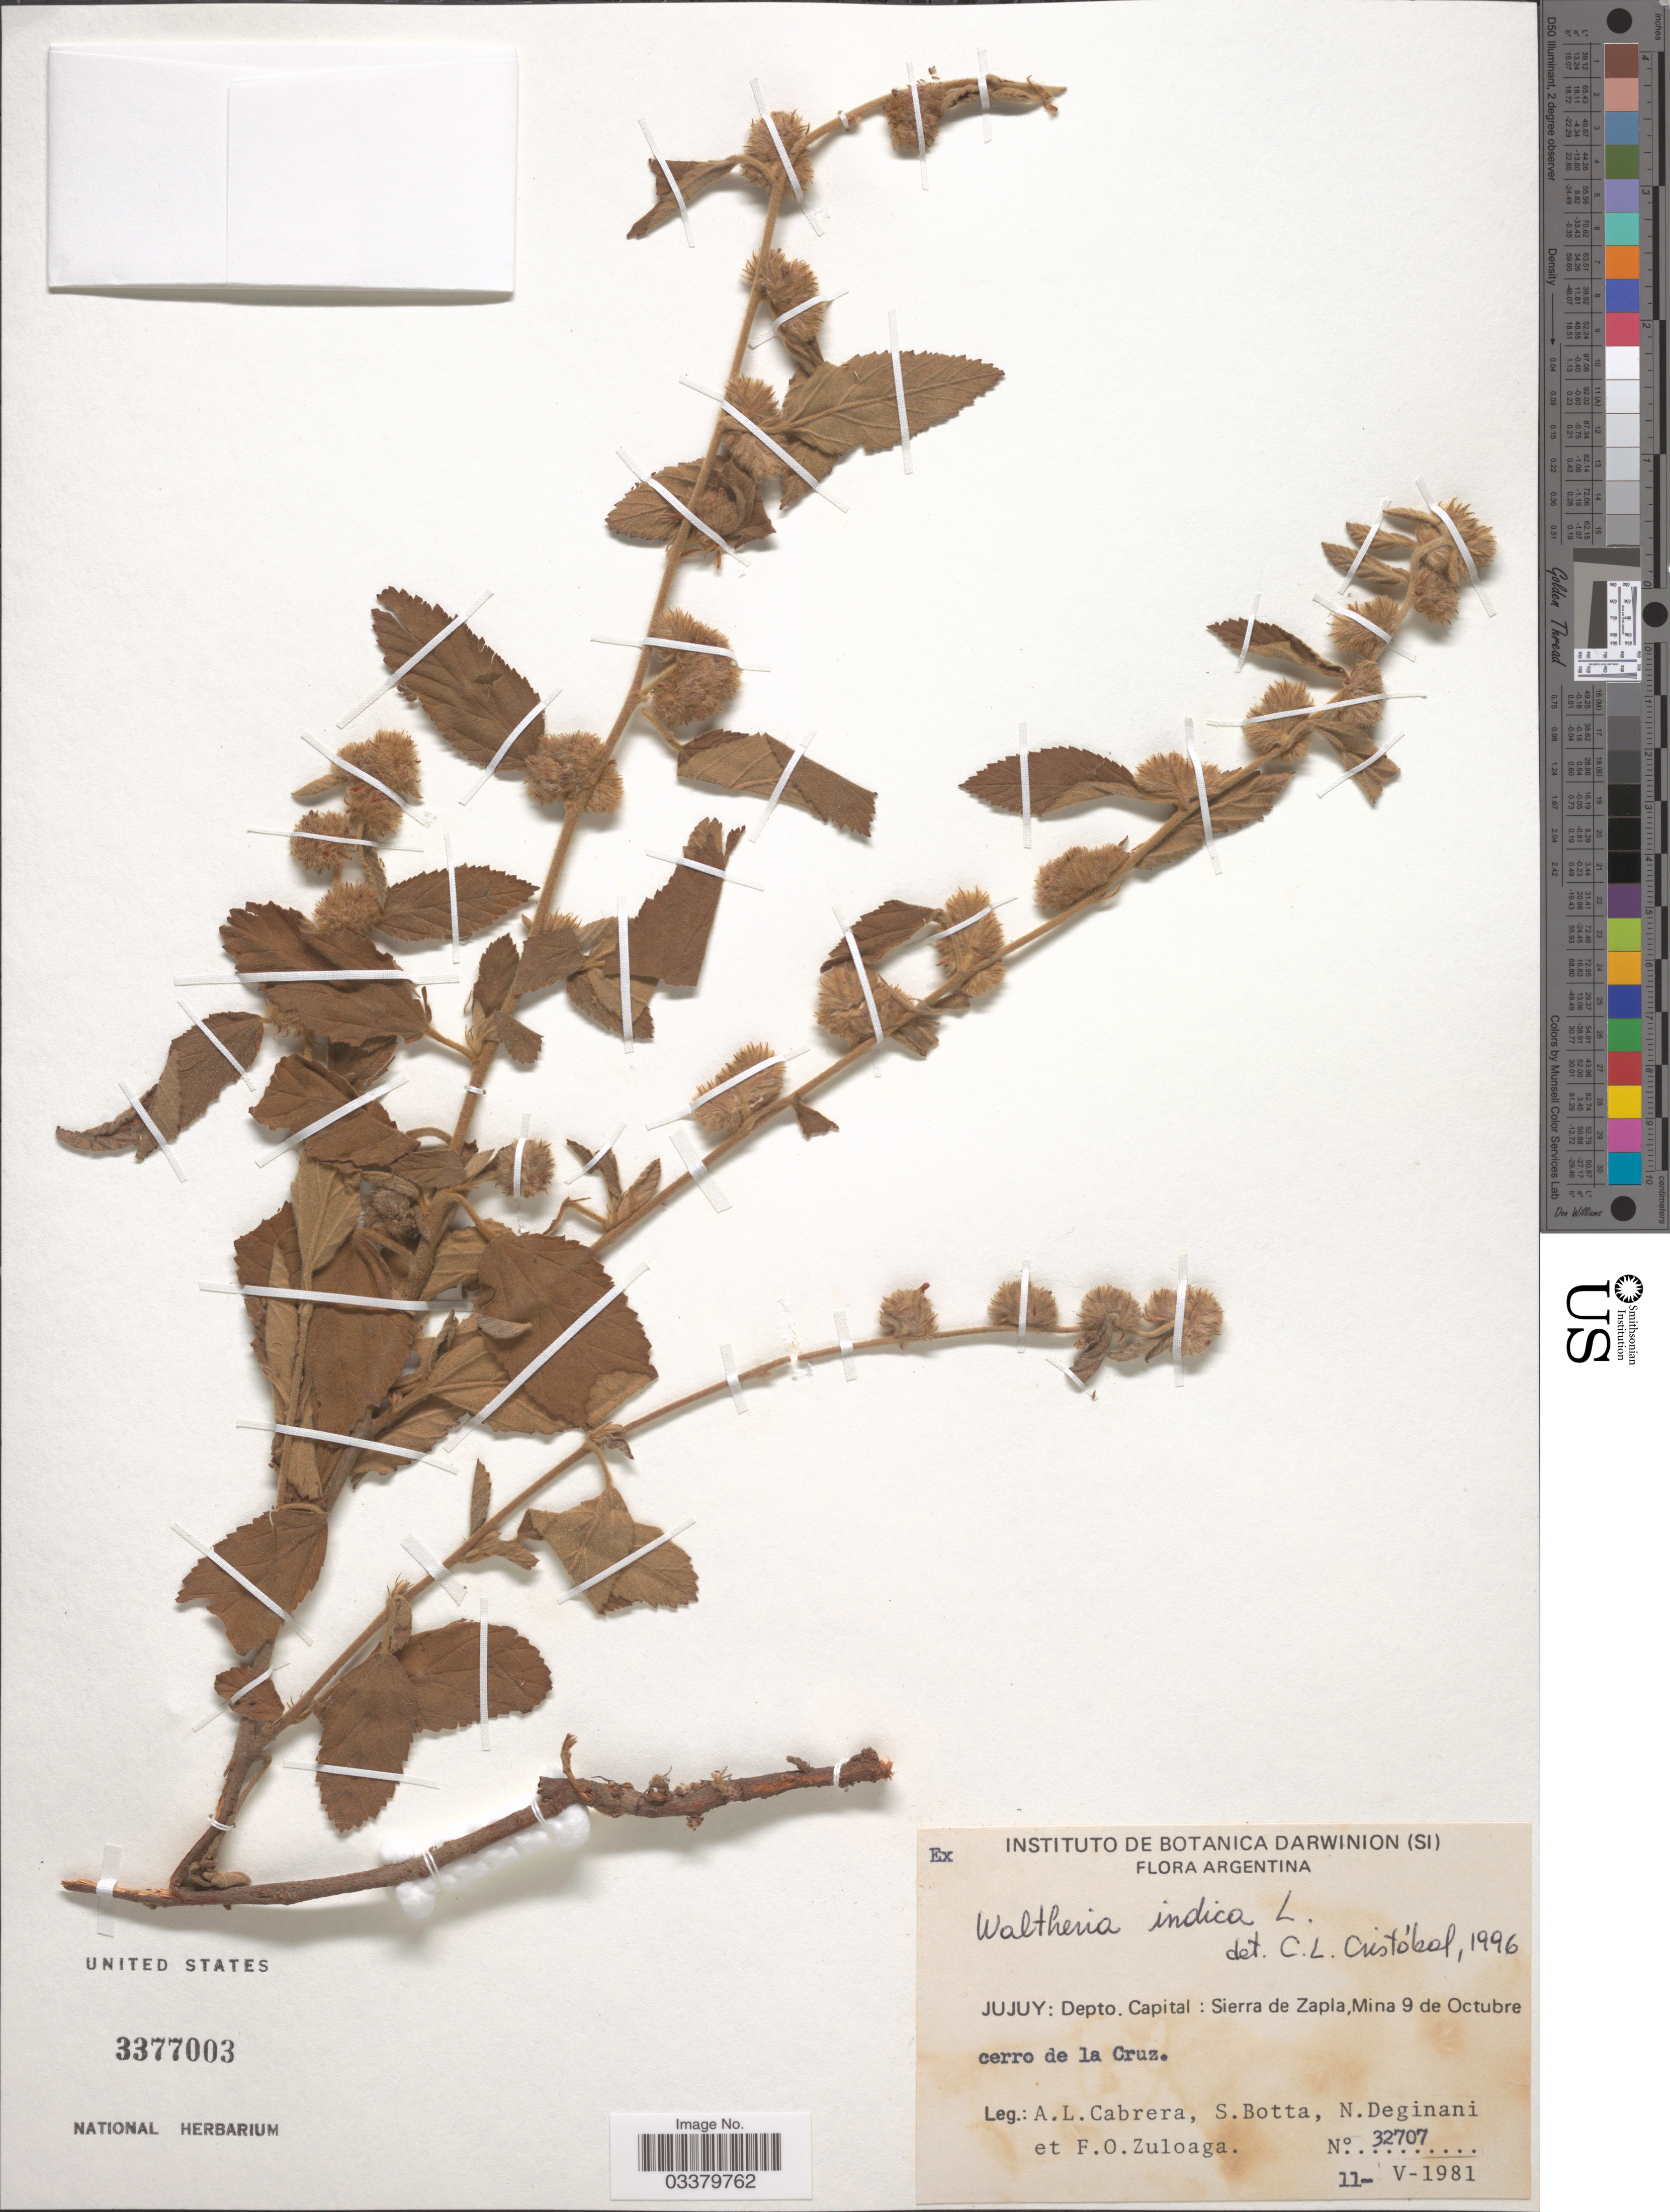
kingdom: Plantae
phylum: Tracheophyta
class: Magnoliopsida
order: Malvales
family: Malvaceae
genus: Waltheria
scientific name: Waltheria indica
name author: L.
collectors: A. L. Cabrera, S. Botta, N. Deginani & F. O. Zuloaga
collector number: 32707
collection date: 1981-05-11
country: Argentina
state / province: Jujuy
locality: Depto. Capital: Sierra de Zapla, Mina 9 de Octubre.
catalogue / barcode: US 3377003